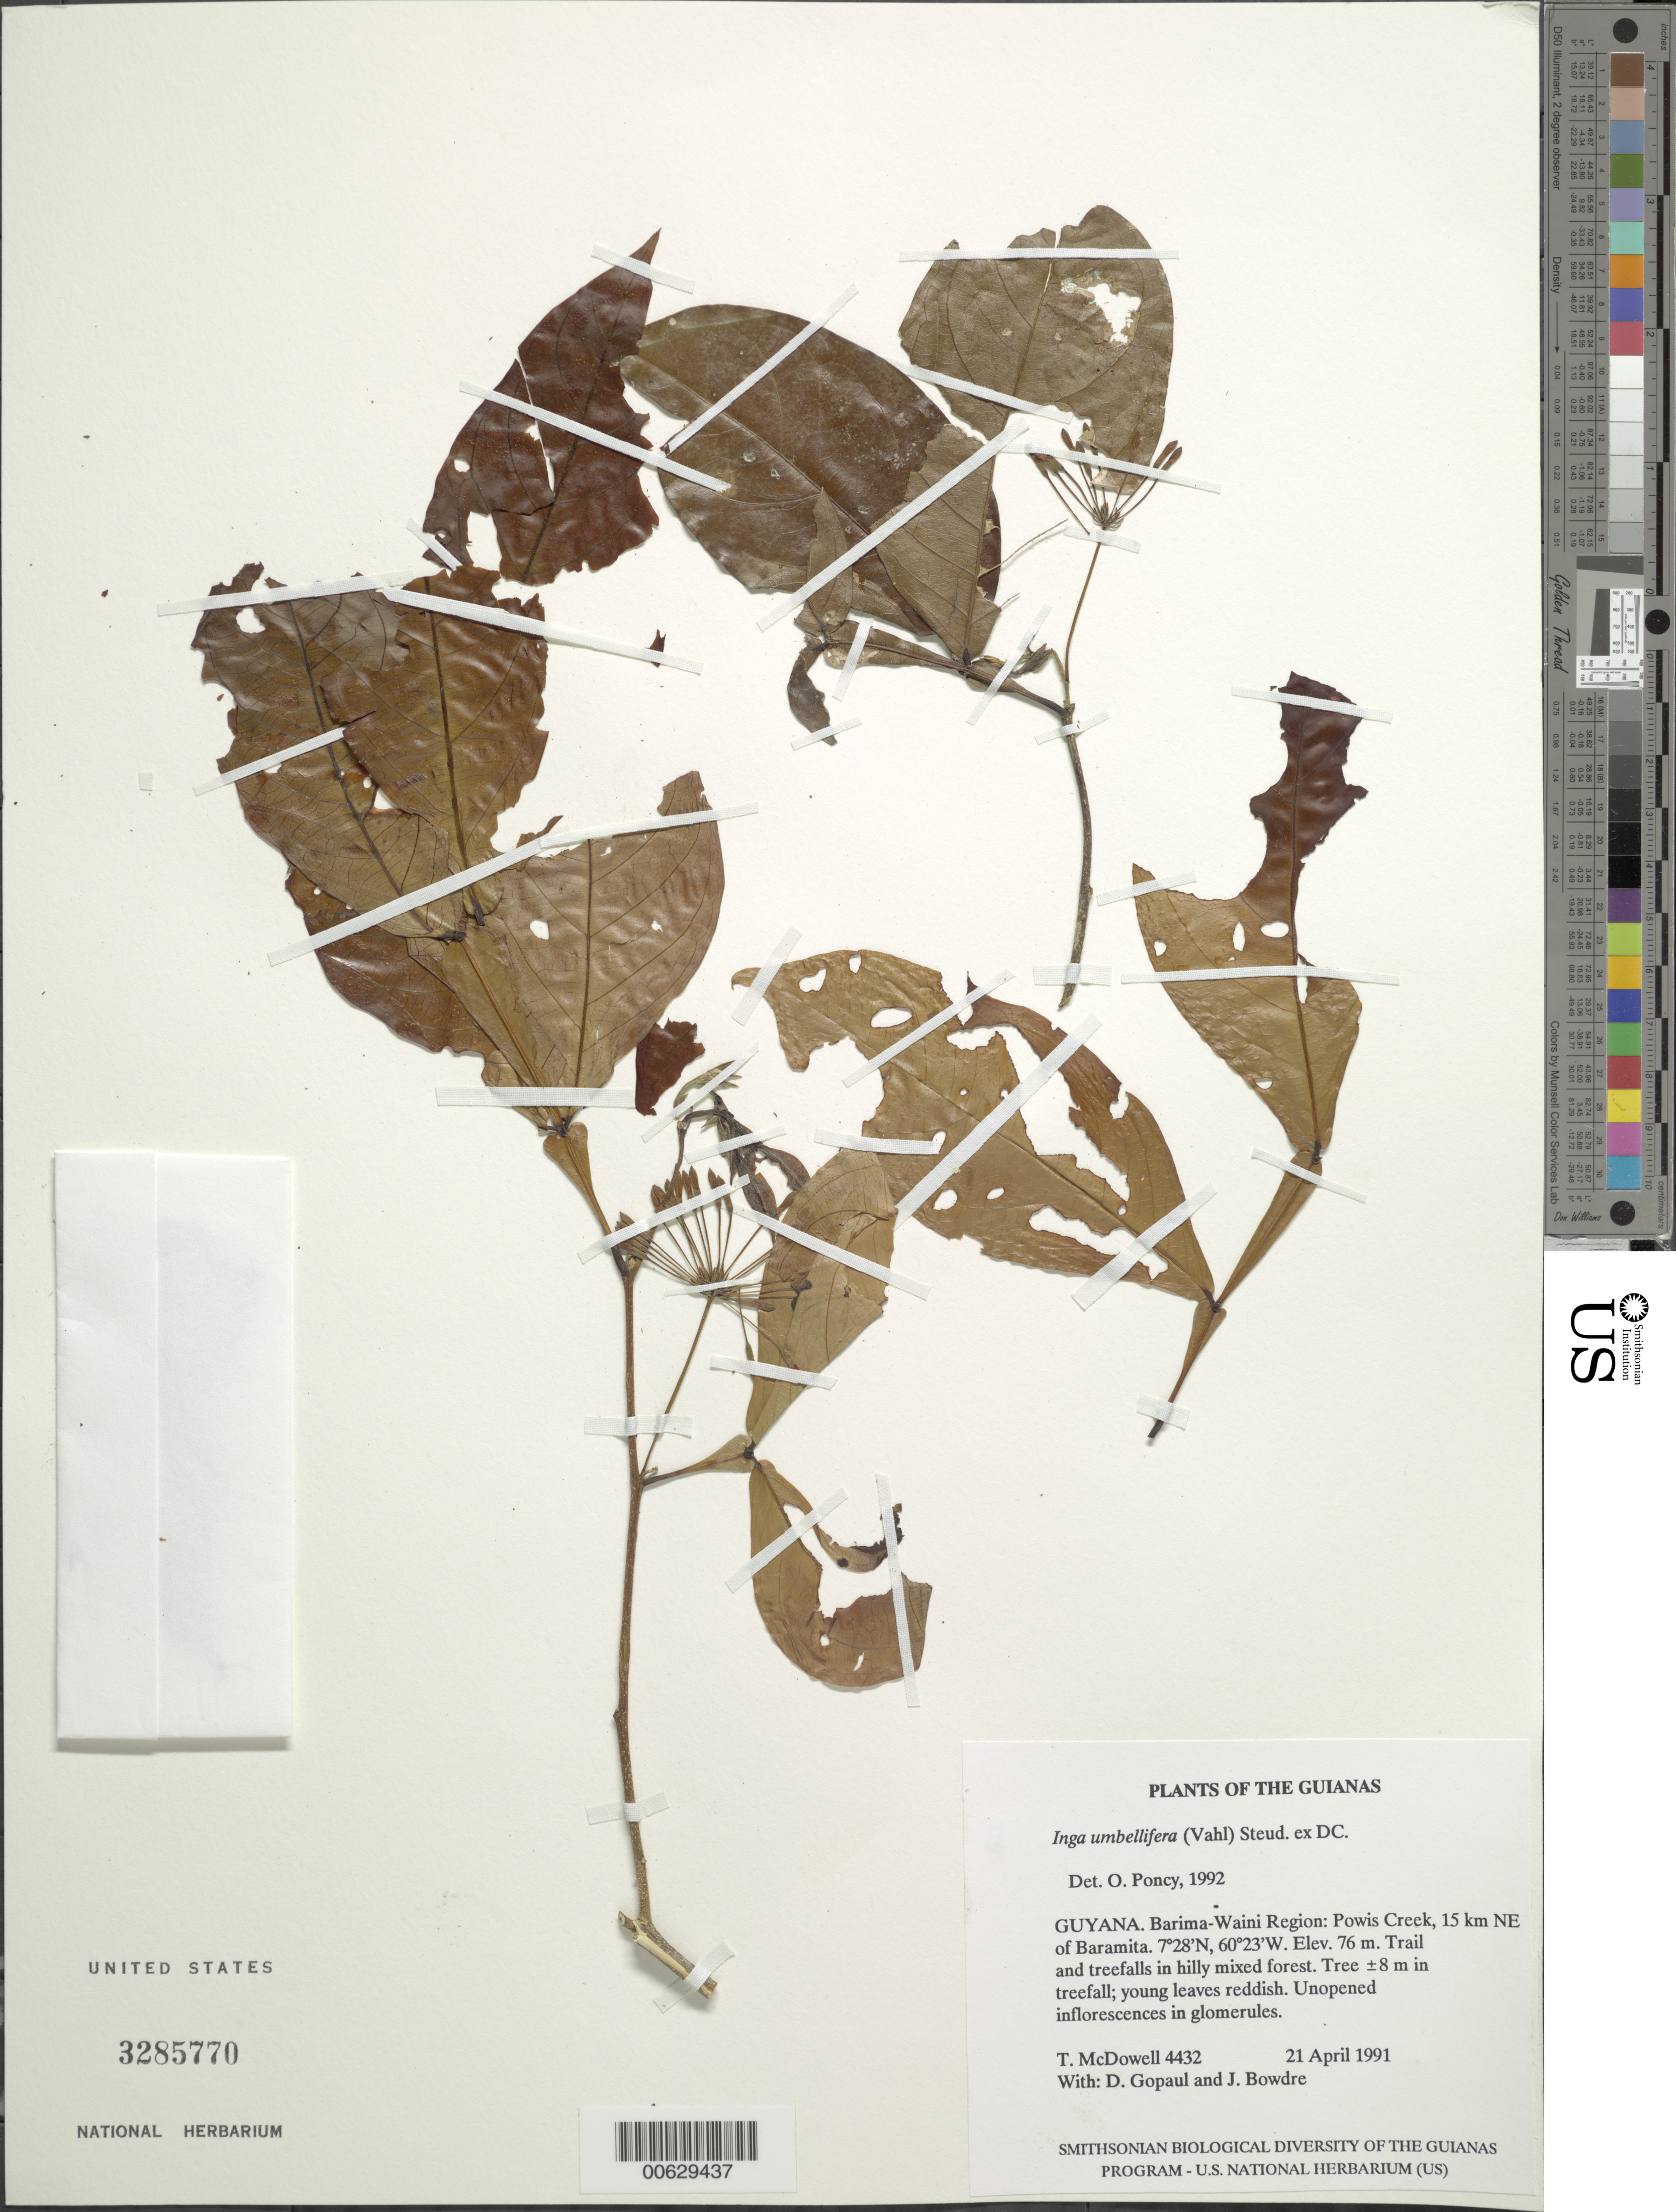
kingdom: Plantae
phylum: Tracheophyta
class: Magnoliopsida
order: Fabales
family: Fabaceae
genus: Inga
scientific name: Inga umbellifera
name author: (Vahl) Steud. ex DC.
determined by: Poncy, O.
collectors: T. McDowell, D. Gopaul & J. Bowdre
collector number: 4432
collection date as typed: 21 April 1991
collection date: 1991-04-21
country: Guyana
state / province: Barima-Waini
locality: Powis Creek, 15 km NE of Baramita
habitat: Trail and treefalls in hilly mixed forest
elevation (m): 76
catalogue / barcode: US 3285770